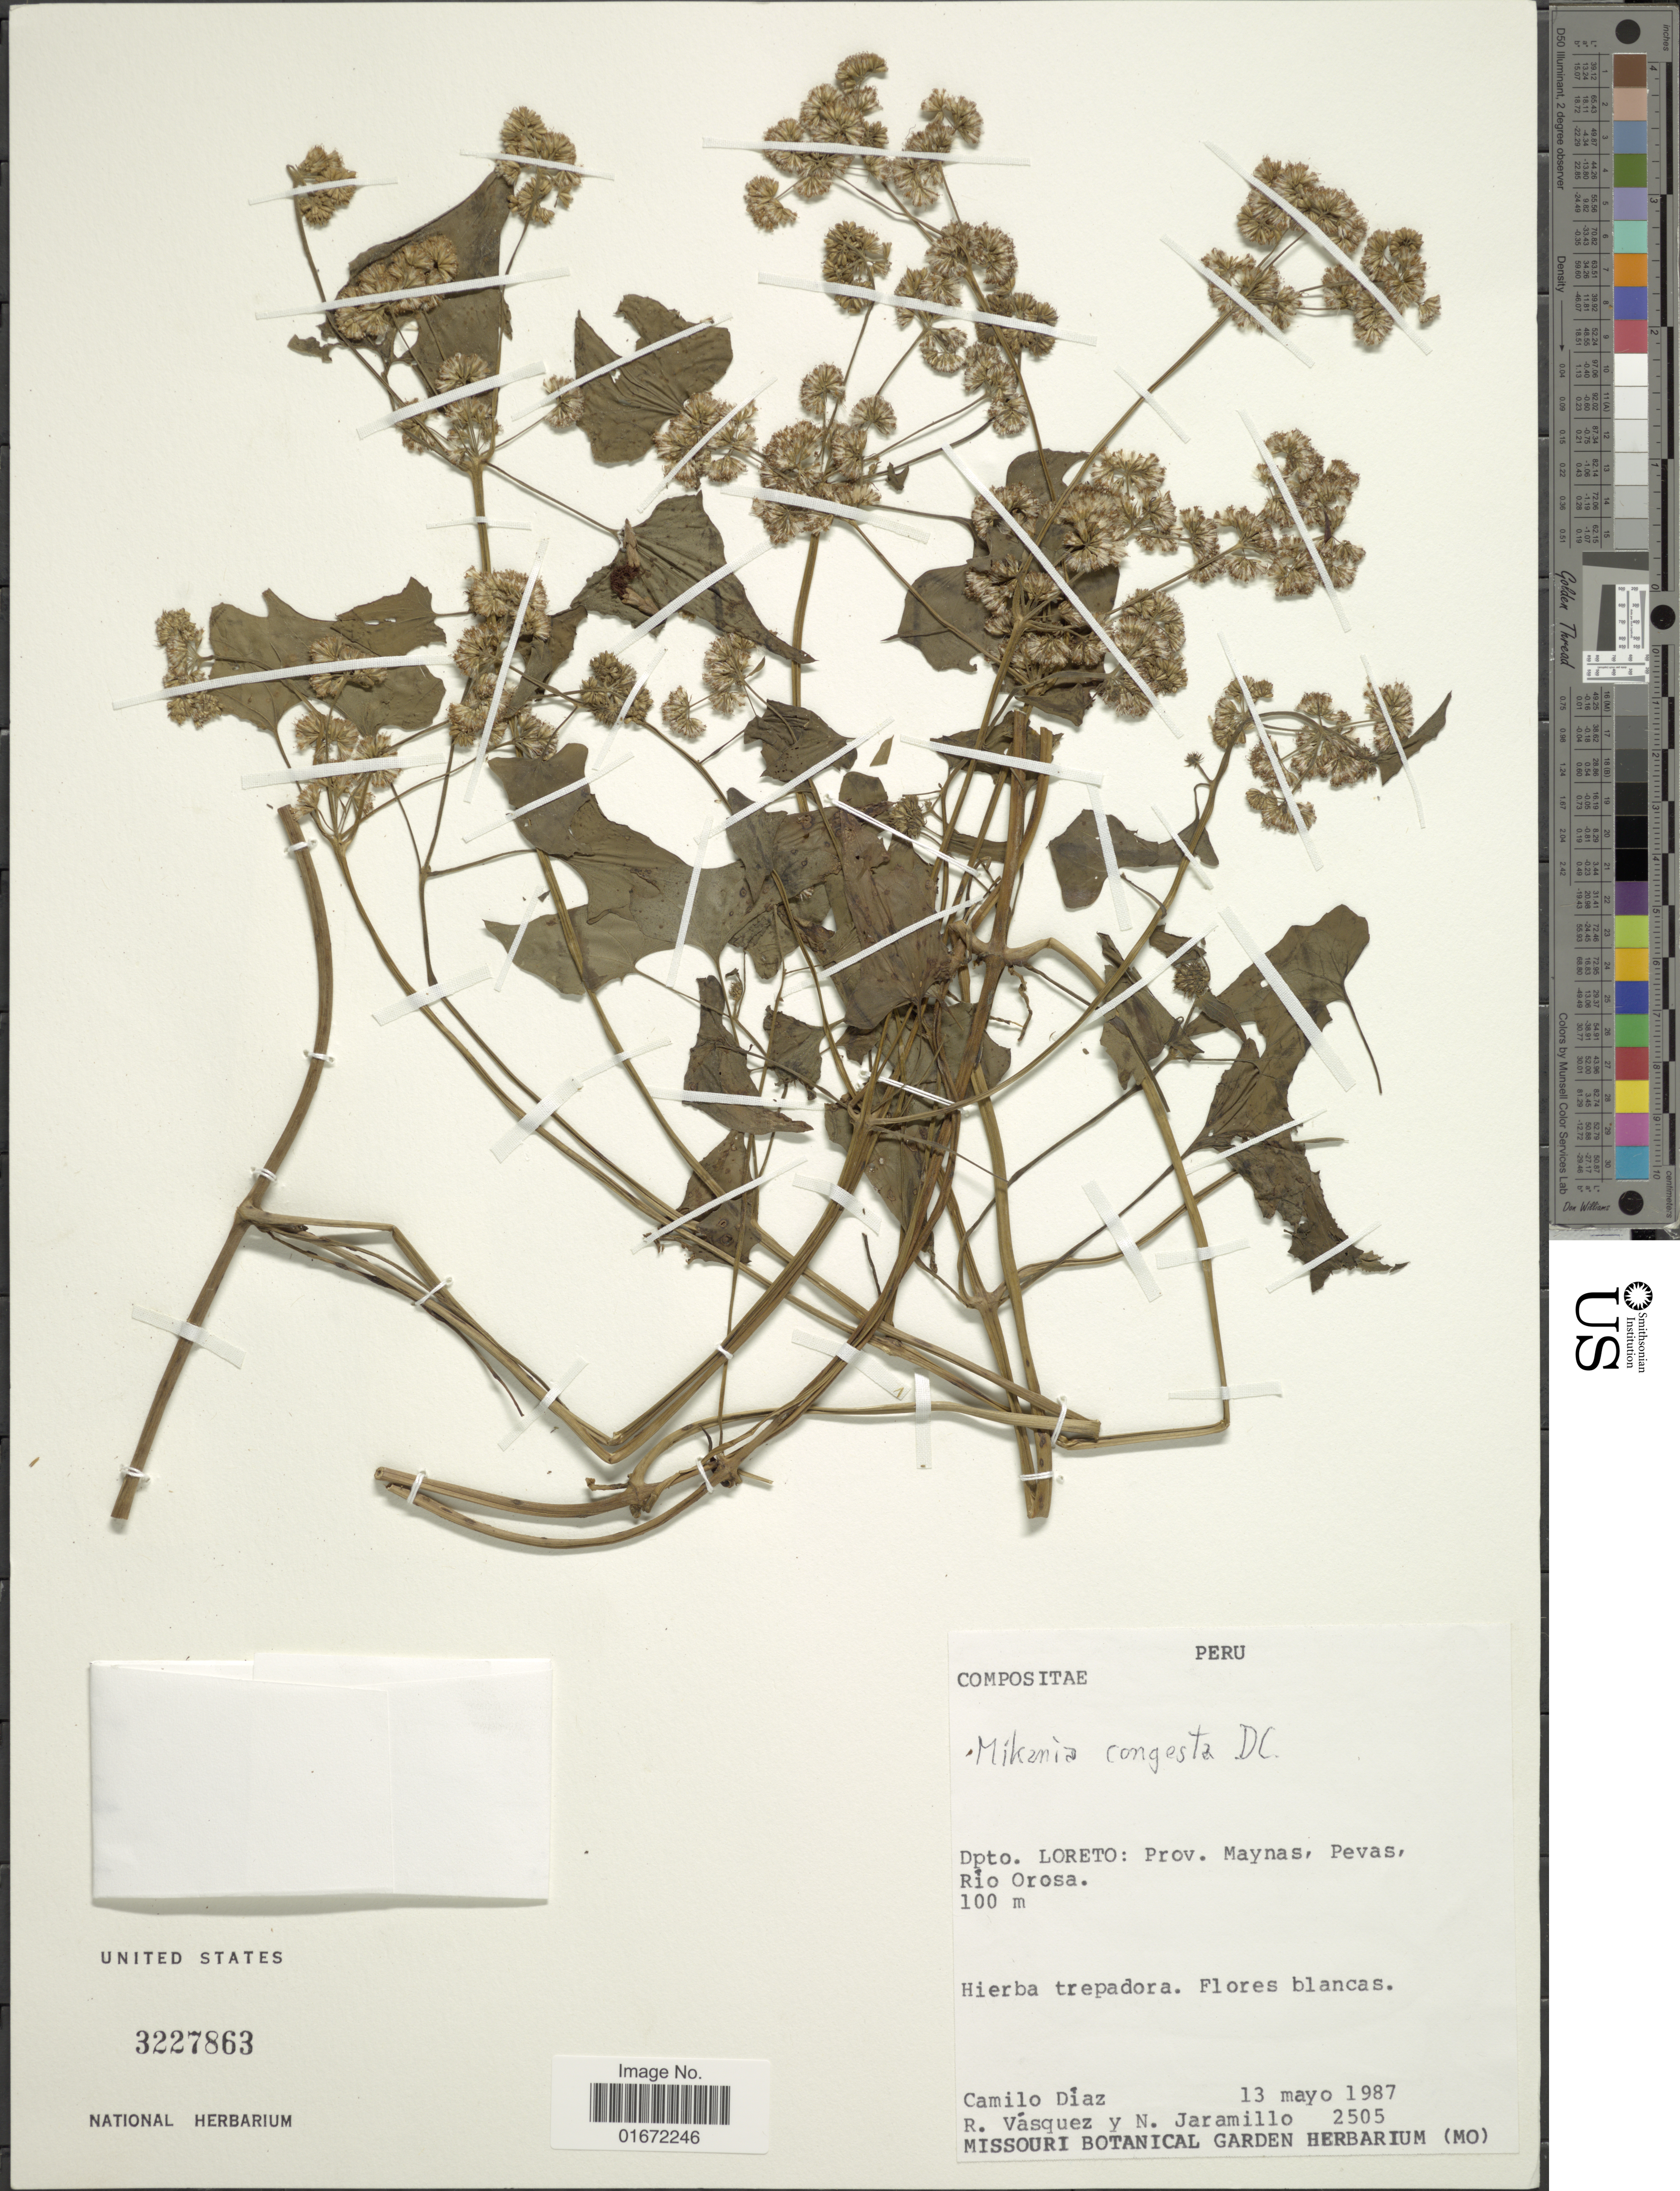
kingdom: Plantae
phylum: Tracheophyta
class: Magnoliopsida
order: Asterales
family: Asteraceae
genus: Mikania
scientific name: Mikania congesta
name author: DC.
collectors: C. Díaz, R. Vásquez & N. Jaramillo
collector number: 2505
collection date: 1987-05-13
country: Peru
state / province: Loreto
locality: Dpto. Loreto: Prov. Maynas, Pevas, Rio Orosa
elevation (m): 100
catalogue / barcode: US 3227863